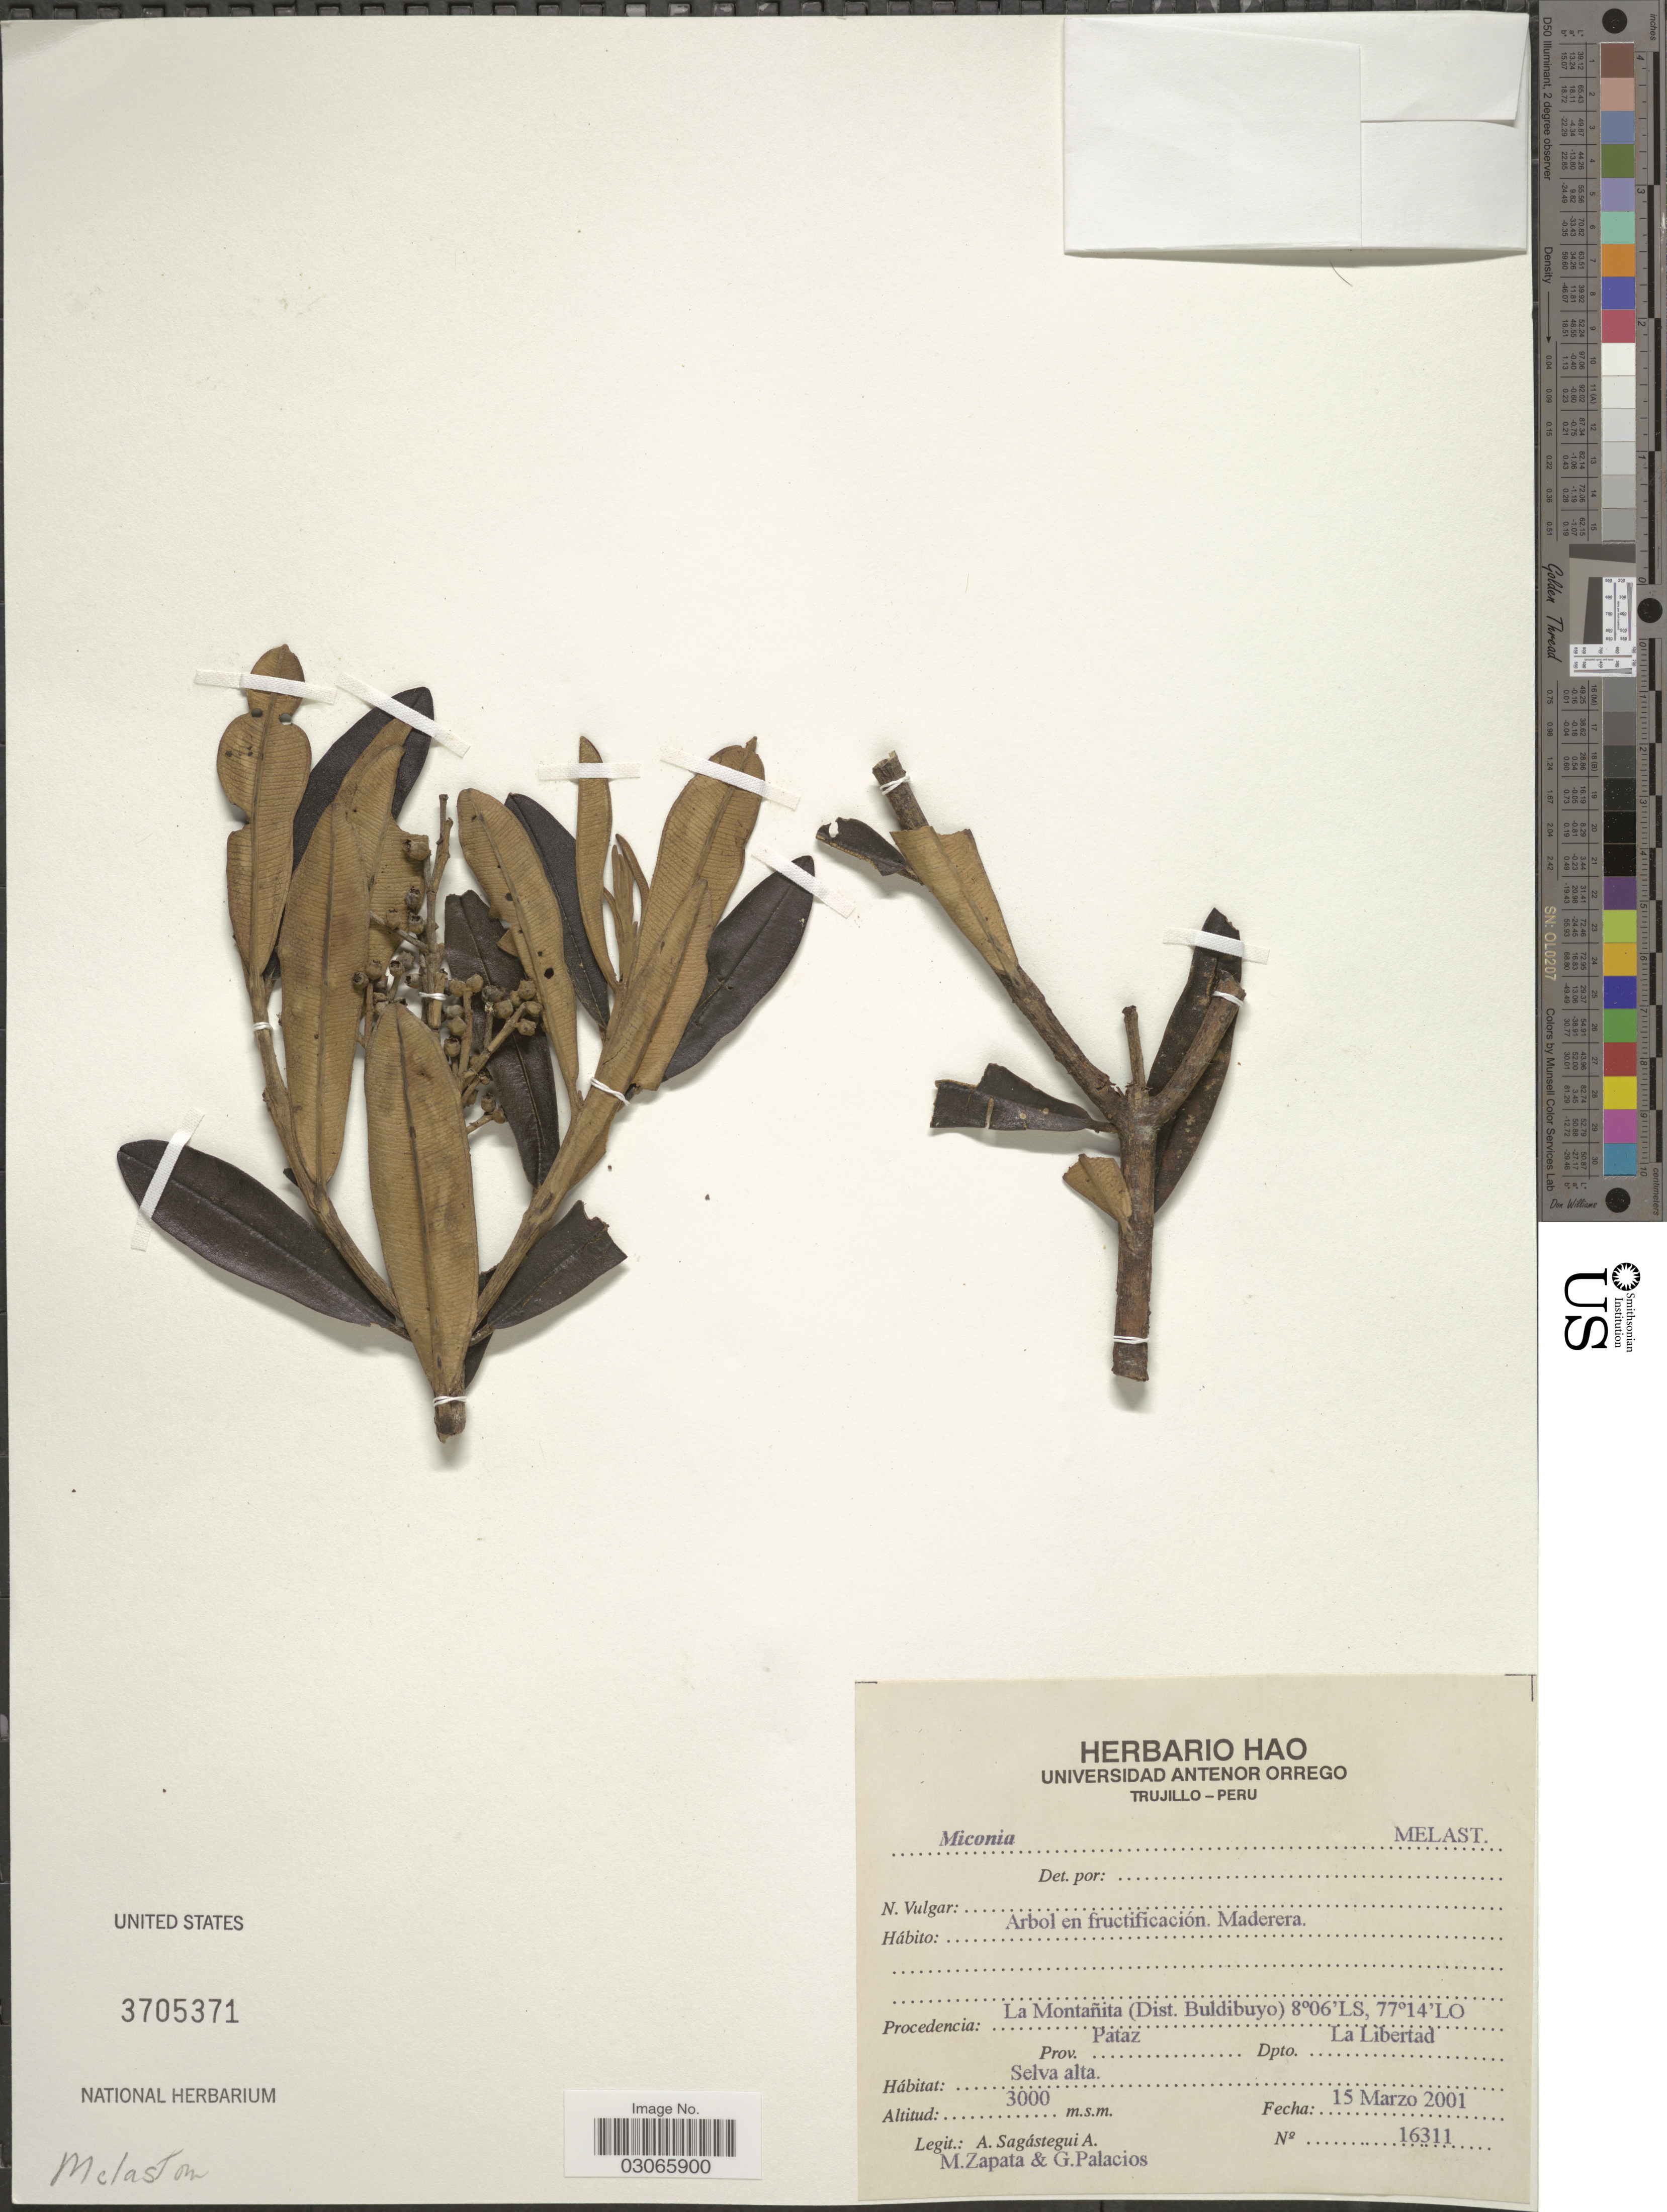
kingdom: Plantae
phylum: Tracheophyta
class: Magnoliopsida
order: Myrtales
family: Melastomataceae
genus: Miconia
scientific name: Miconia neriifolia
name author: Triana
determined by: Michelangeli, F. A.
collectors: A. Sagástegui A., M. Zapata & G. Palacios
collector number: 16311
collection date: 2001-03-15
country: Peru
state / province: La Libertad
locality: Procedencia: La Montañita (Dist. Buldibuyo). Prov. Pataz. Dpto. La Libertad.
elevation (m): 3000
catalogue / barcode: US 3705371